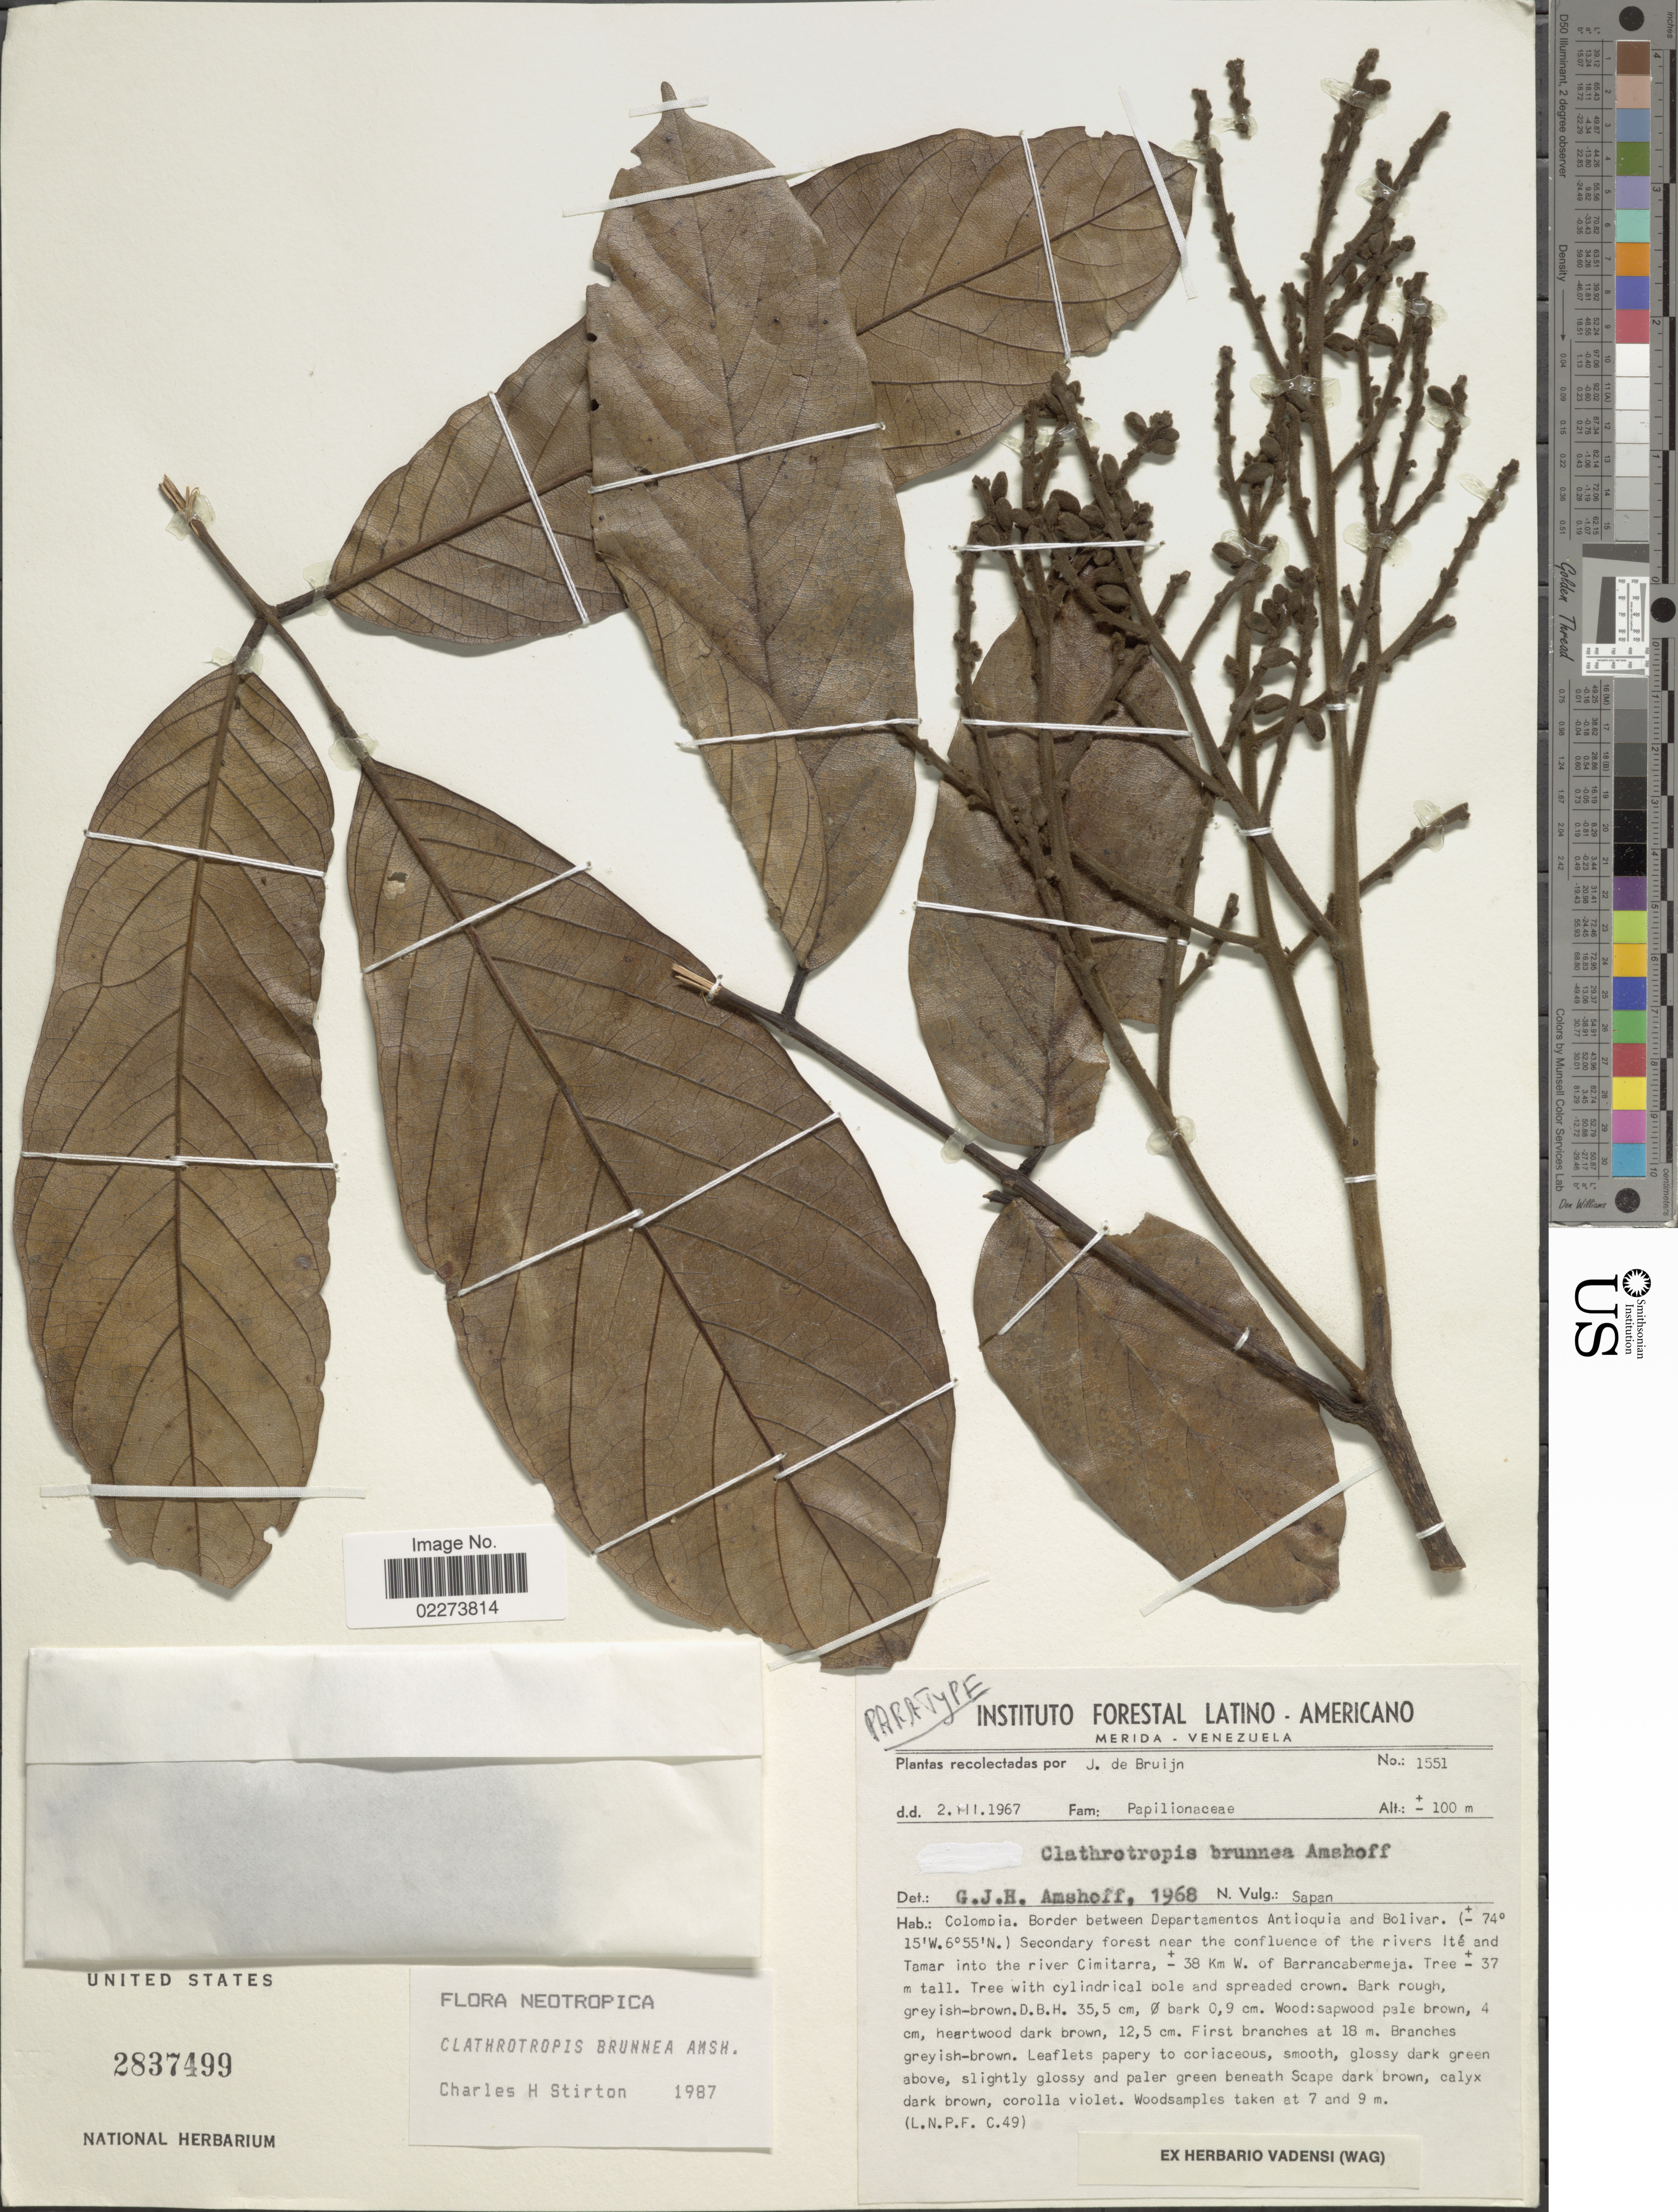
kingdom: Plantae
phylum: Tracheophyta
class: Magnoliopsida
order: Fabales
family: Fabaceae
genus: Clathrotropis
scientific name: Clathrotropis brunnea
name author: Amshoff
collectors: J. Bruijn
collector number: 1551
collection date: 1967-02-02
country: Venezuela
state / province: Mérida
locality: Colombia, Border between Departamentos Antioquia and Bolivar, Secondary forest near the confluence of the rivers Ite and Tamar into the river Cimitara, 36 km W. of Barrancabermeja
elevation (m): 100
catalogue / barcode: US 2837499